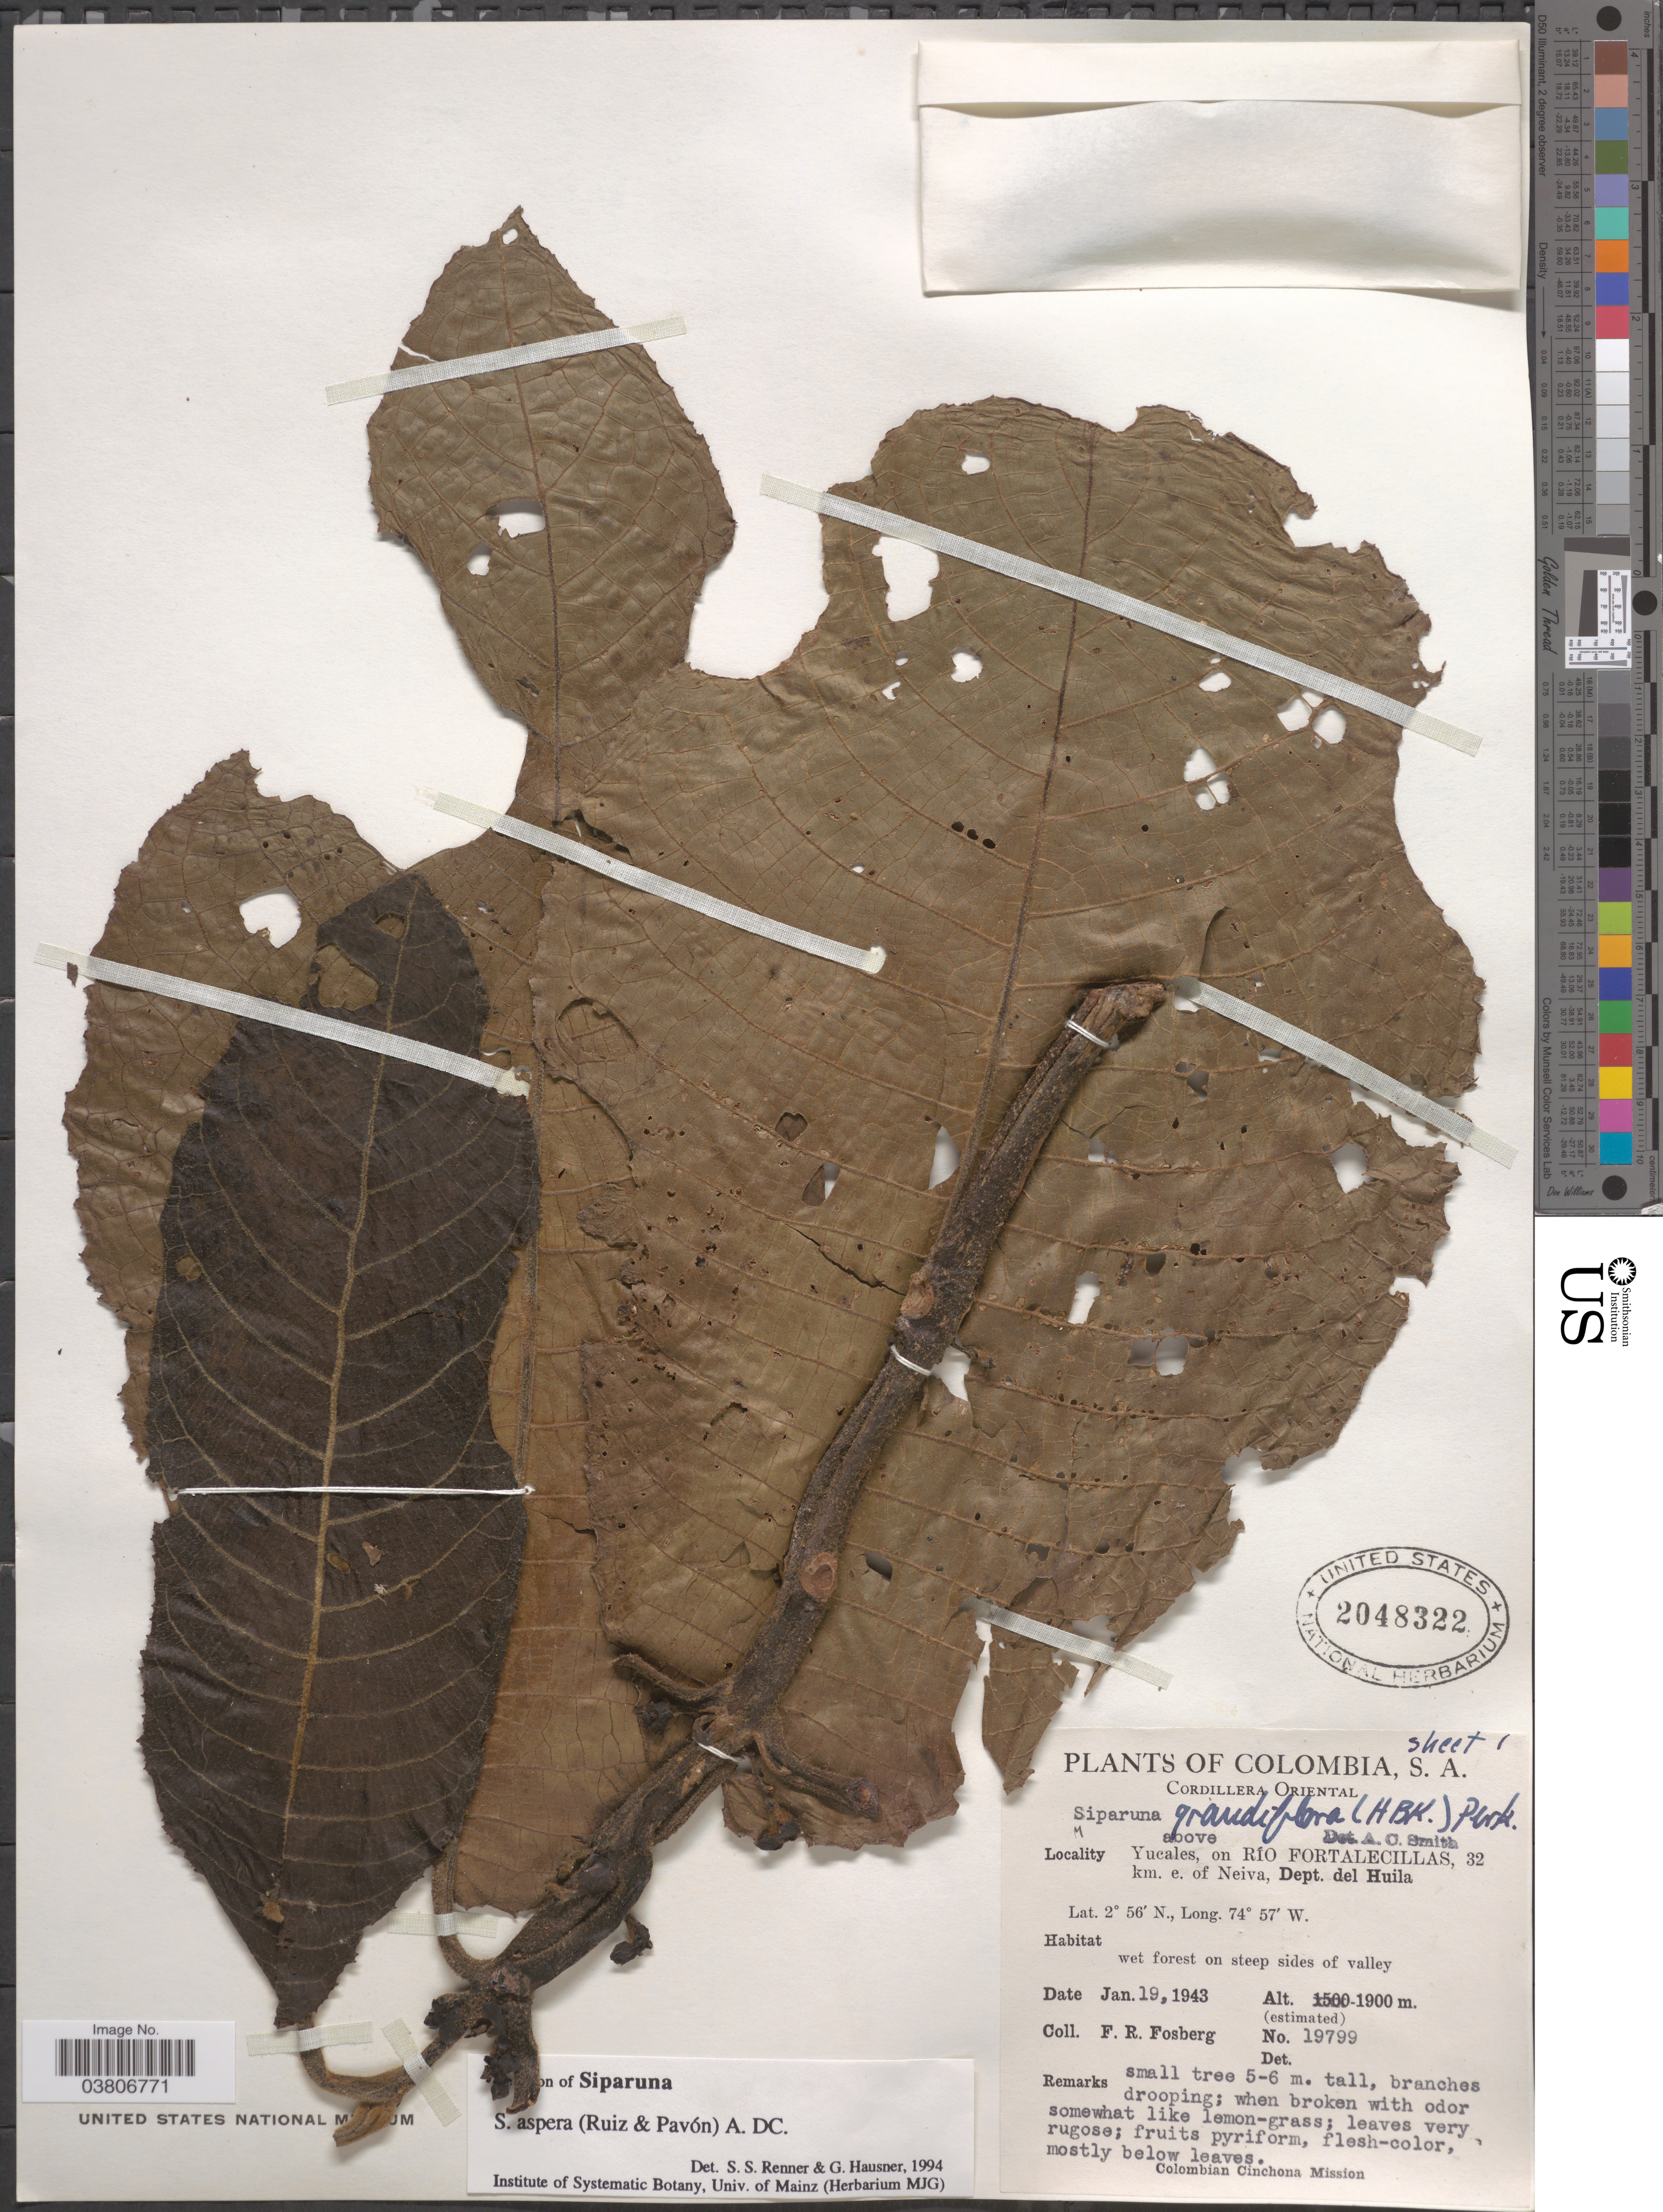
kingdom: Plantae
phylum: Tracheophyta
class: Magnoliopsida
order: Laurales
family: Siparunaceae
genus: Siparuna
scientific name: Siparuna aspera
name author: (Ruiz & Pav.) A. DC.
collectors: F. R. Fosberg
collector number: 19799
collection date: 1943-01-19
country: Colombia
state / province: Huila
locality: Cordillera Oriental. Above Yucales, on Río Fortalecillas, 32 km. e. of Neiva, Dept. del Huila.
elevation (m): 1900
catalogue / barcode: US 2048322